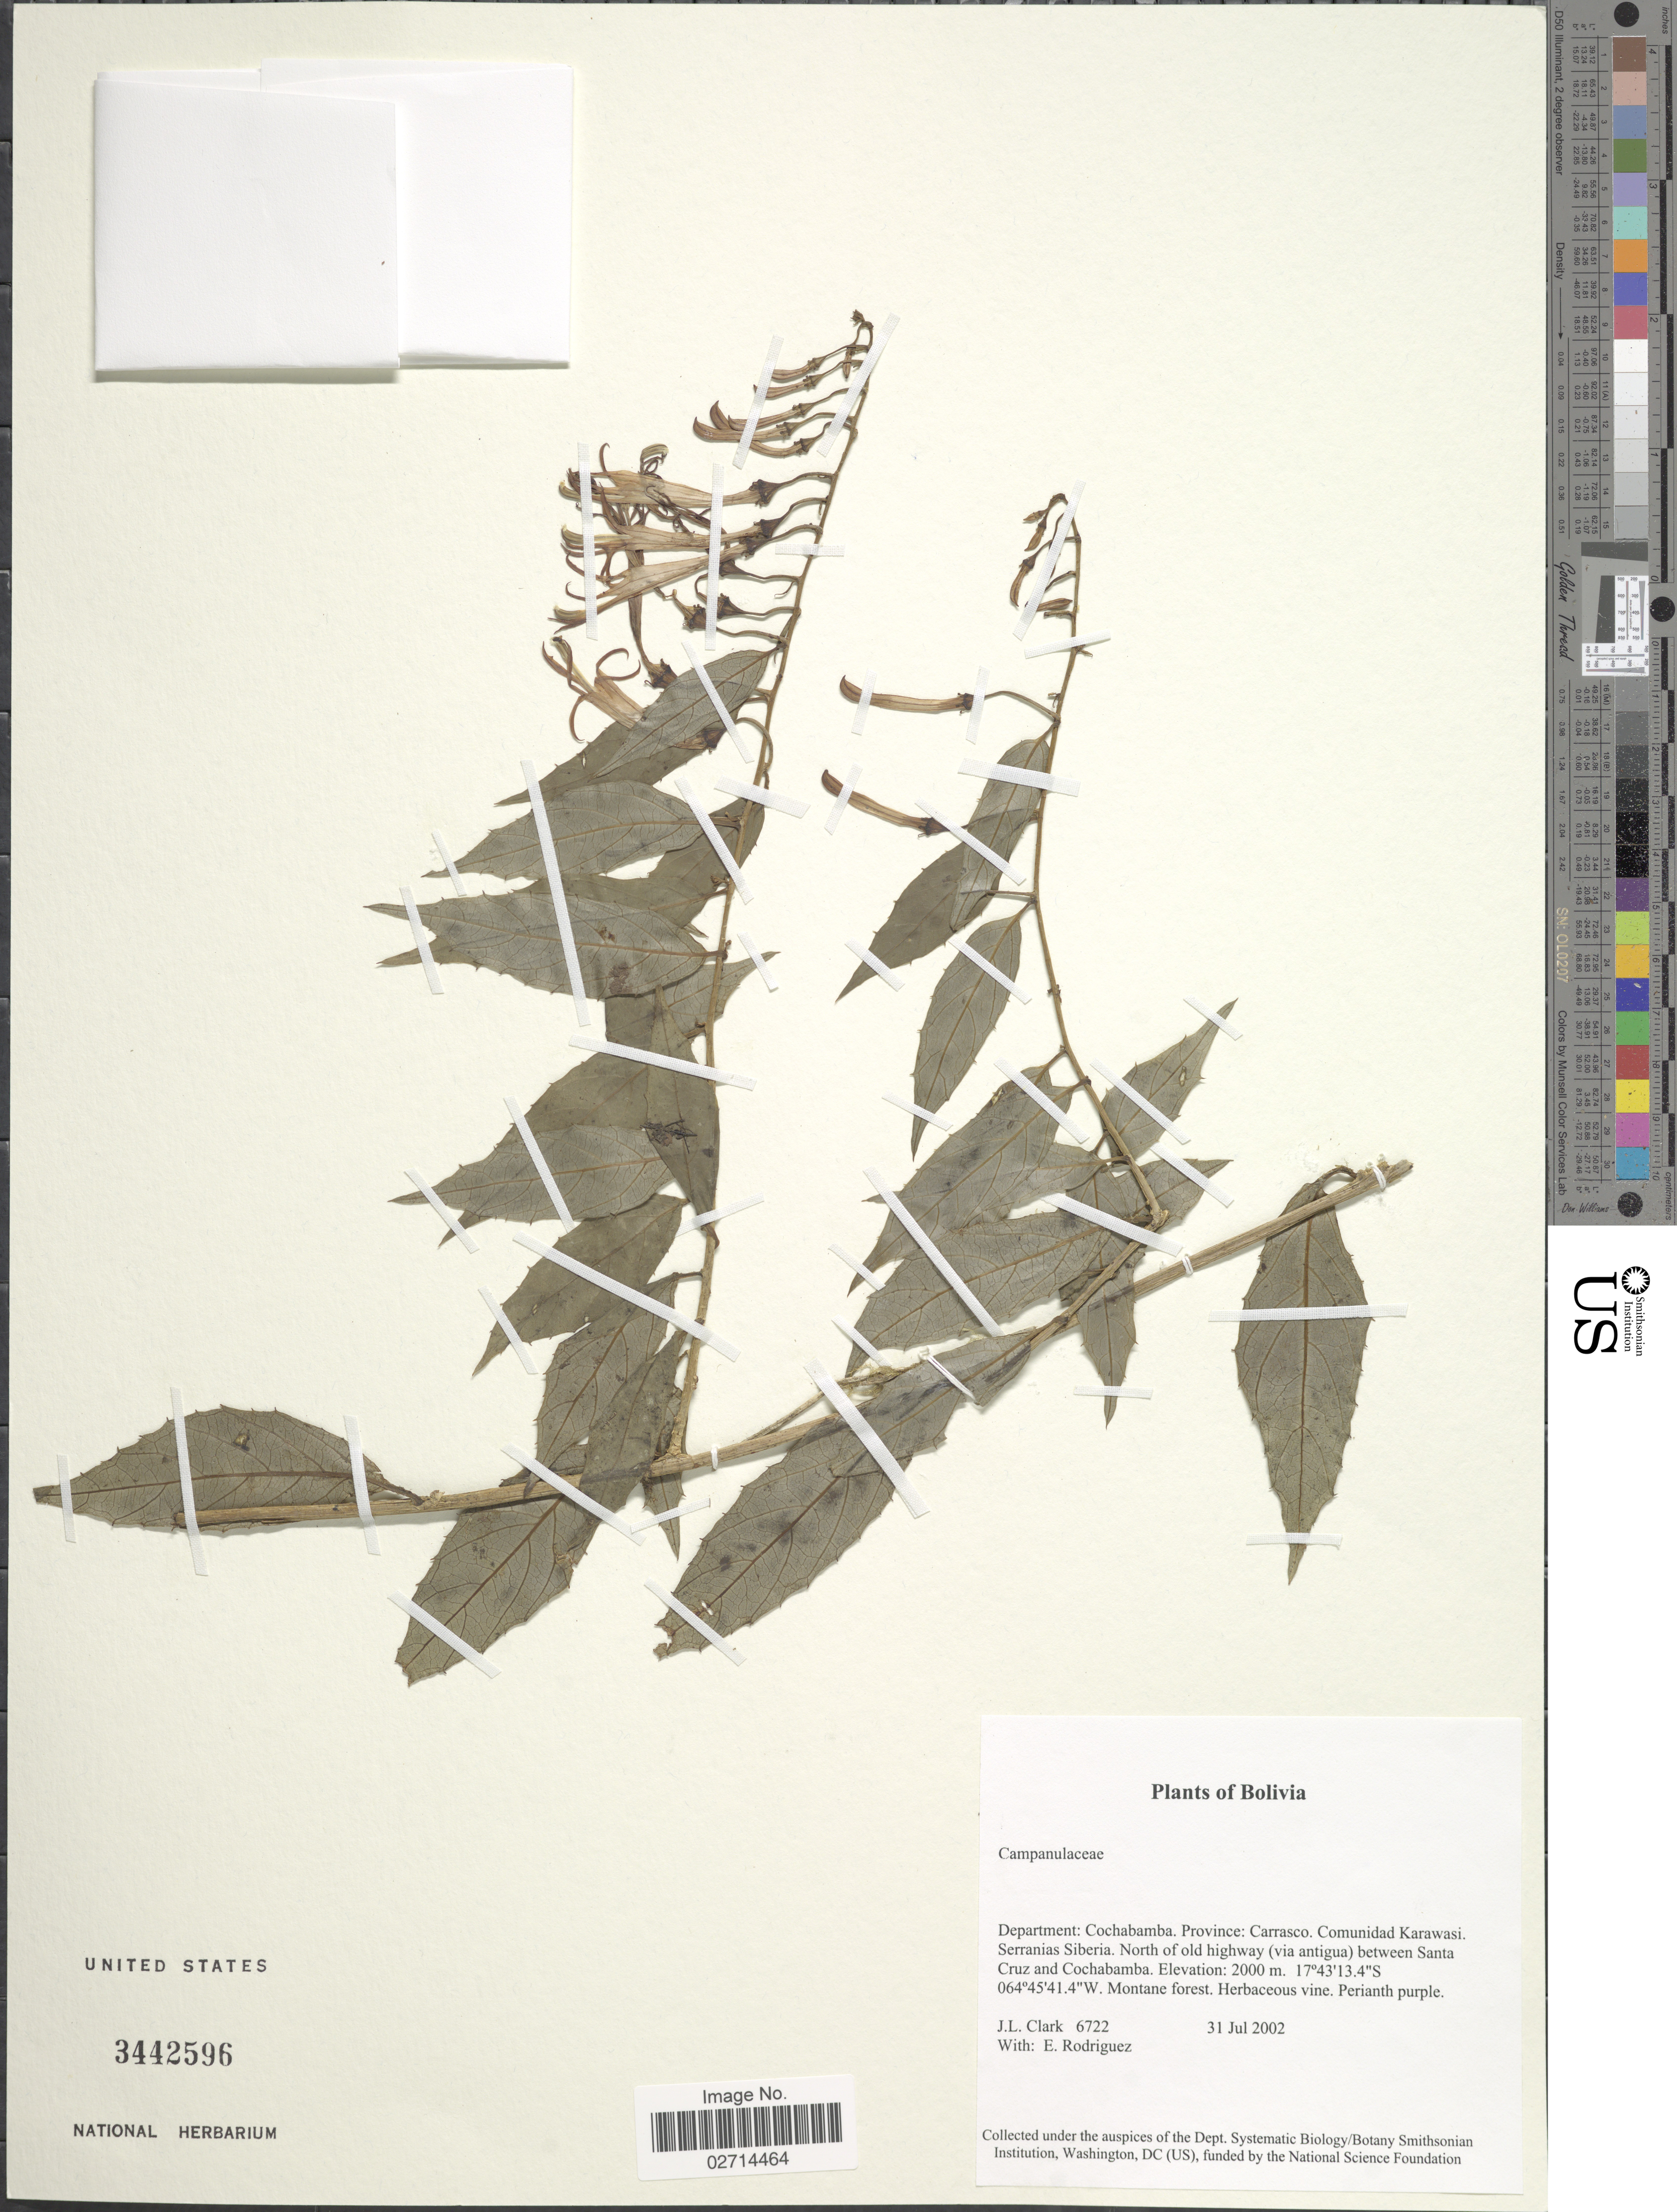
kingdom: Plantae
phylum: Tracheophyta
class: Magnoliopsida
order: Asterales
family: Campanulaceae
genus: Siphocampylus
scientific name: Siphocampylus sp.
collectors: J. L. Clark & E. Rodriguez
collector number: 6722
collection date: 2002-07-31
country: Bolivia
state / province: Cochabamba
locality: Carrasco, Comunidad Karawasi, Serranias Sibera, North of old highway (via antigua) between Santa Cruz and Cochabamba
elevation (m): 2000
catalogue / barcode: US 3442596